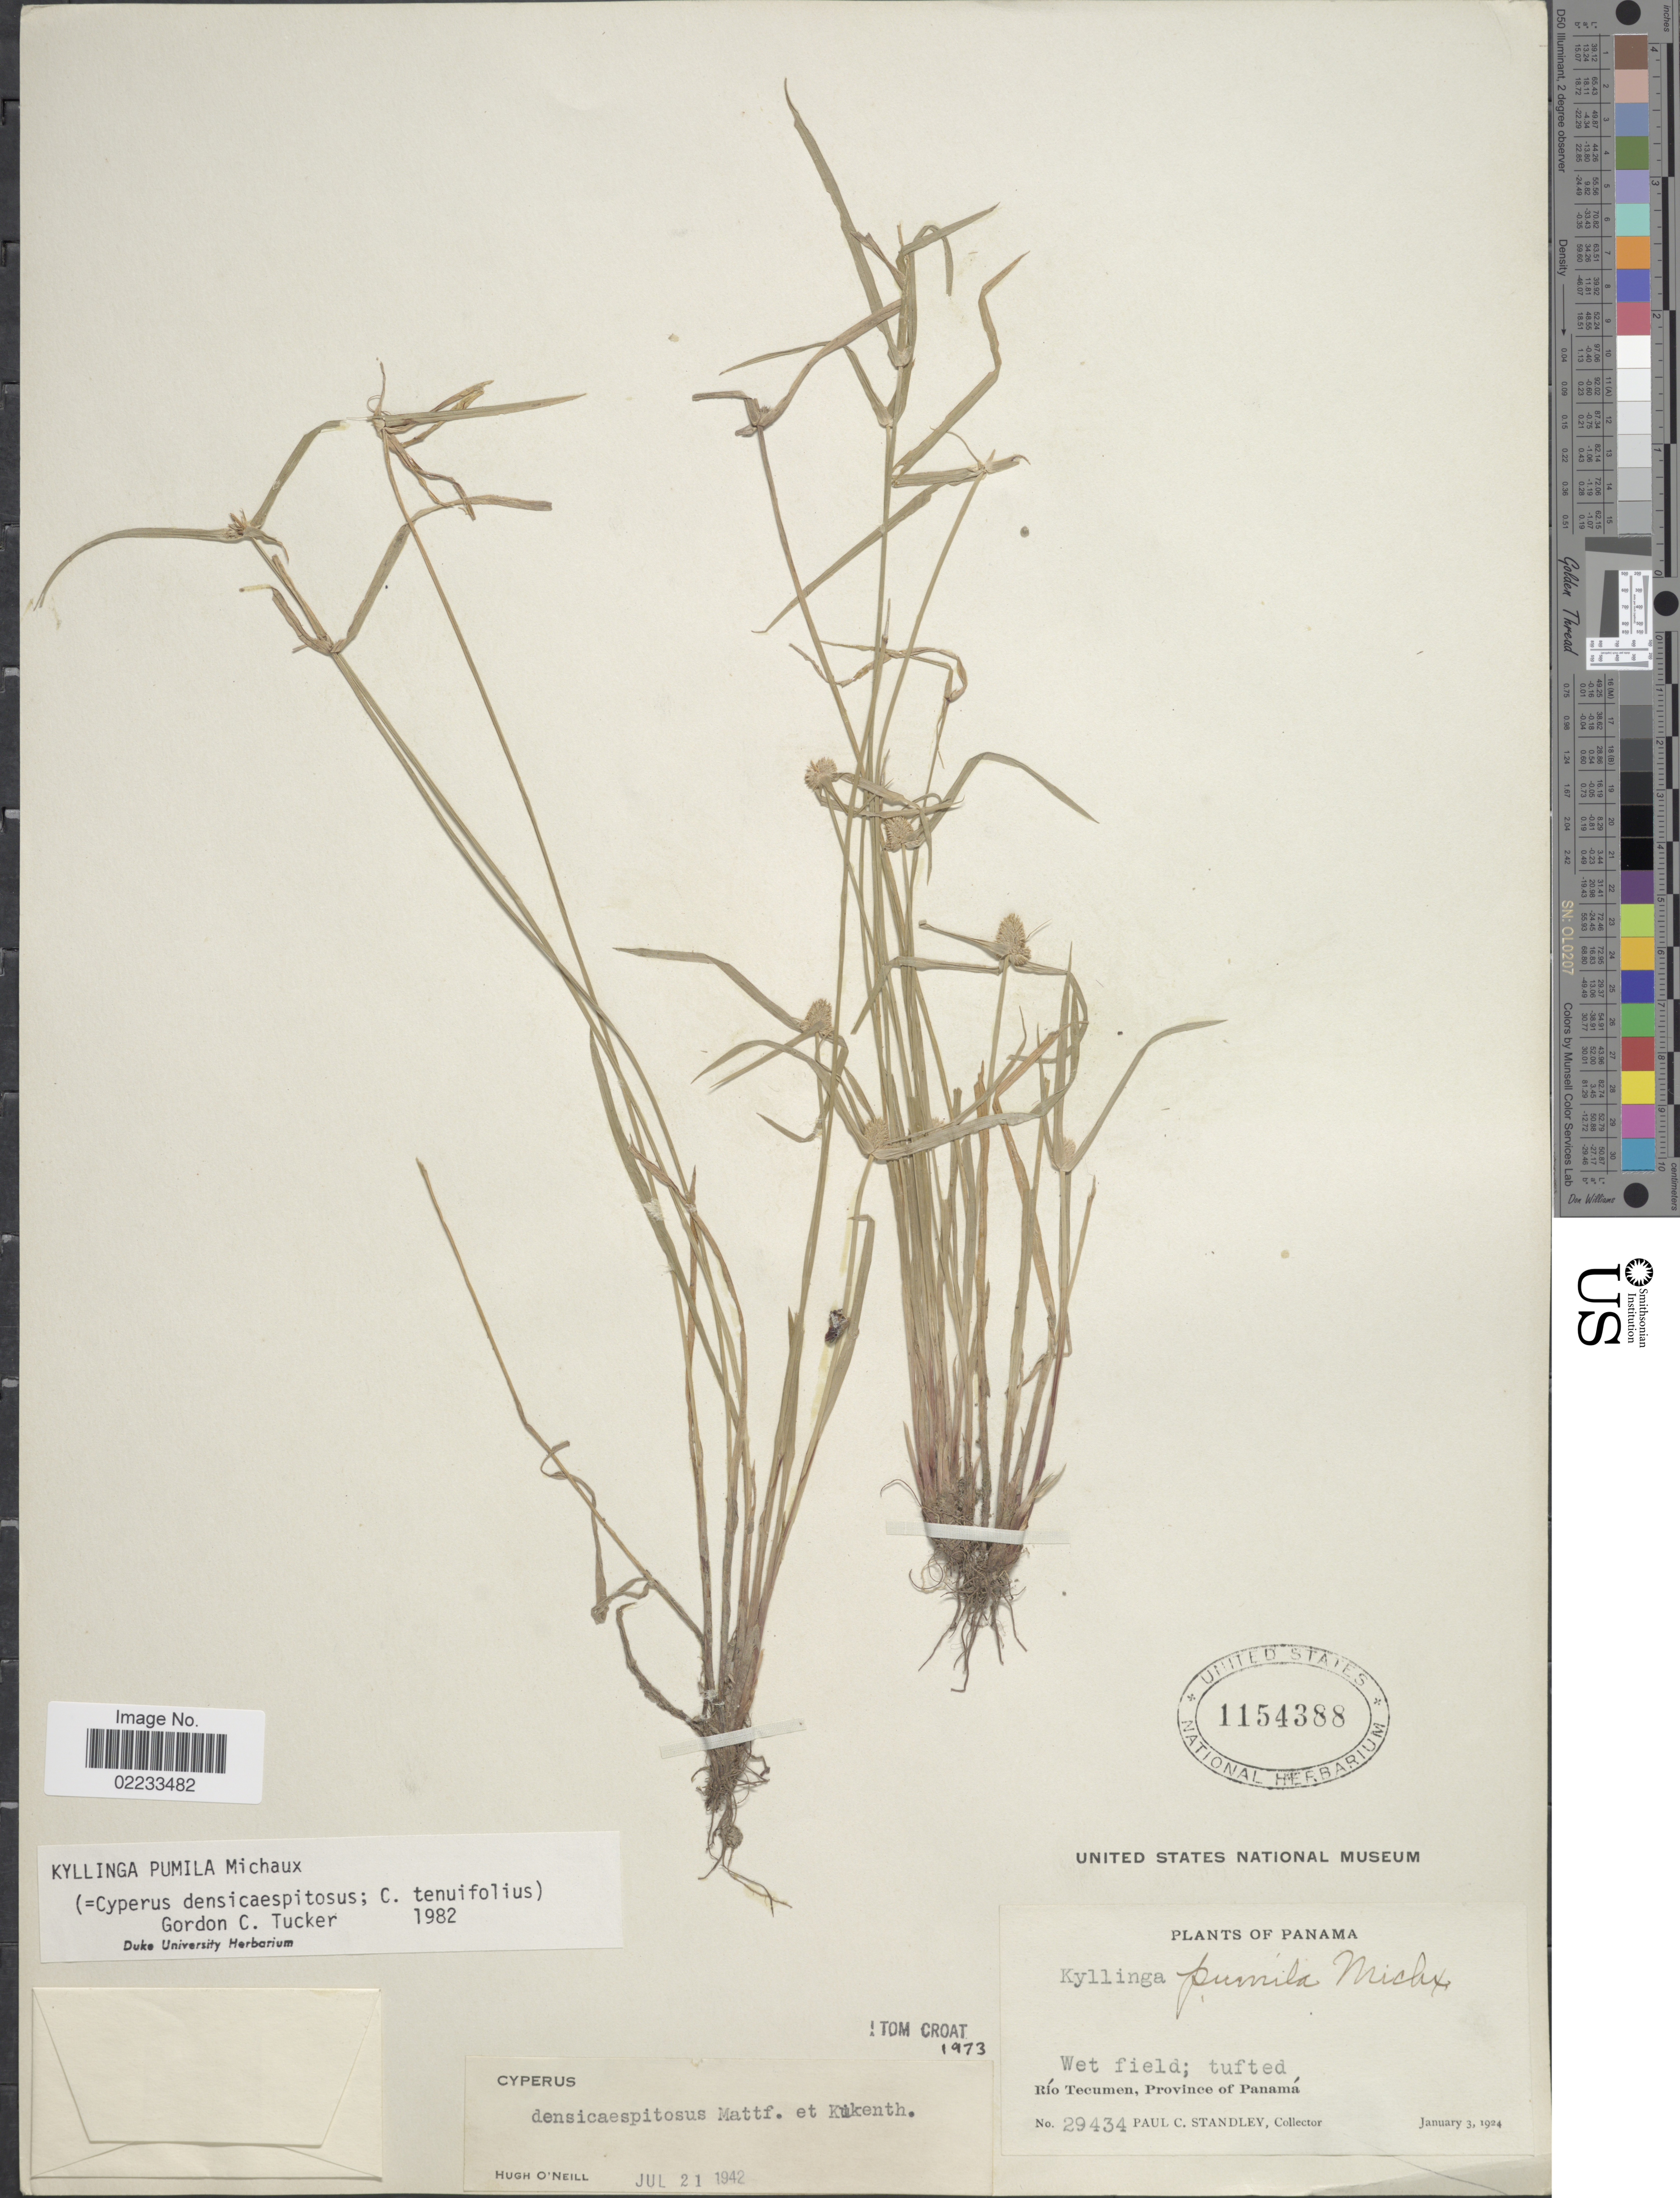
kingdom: Plantae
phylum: Tracheophyta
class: Liliopsida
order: Poales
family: Cyperaceae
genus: Cyperus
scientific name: Cyperus hortensis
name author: (Salzm. ex Steud.) Dorr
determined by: Strong, Mark T., (BOT), Smithsonian Institution - National Museum of Natural History (UNITED STATES)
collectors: P. C. Standley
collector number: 29434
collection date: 1924-01-03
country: Panama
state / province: Panamá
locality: Rio Tecumen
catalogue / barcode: US 1154388